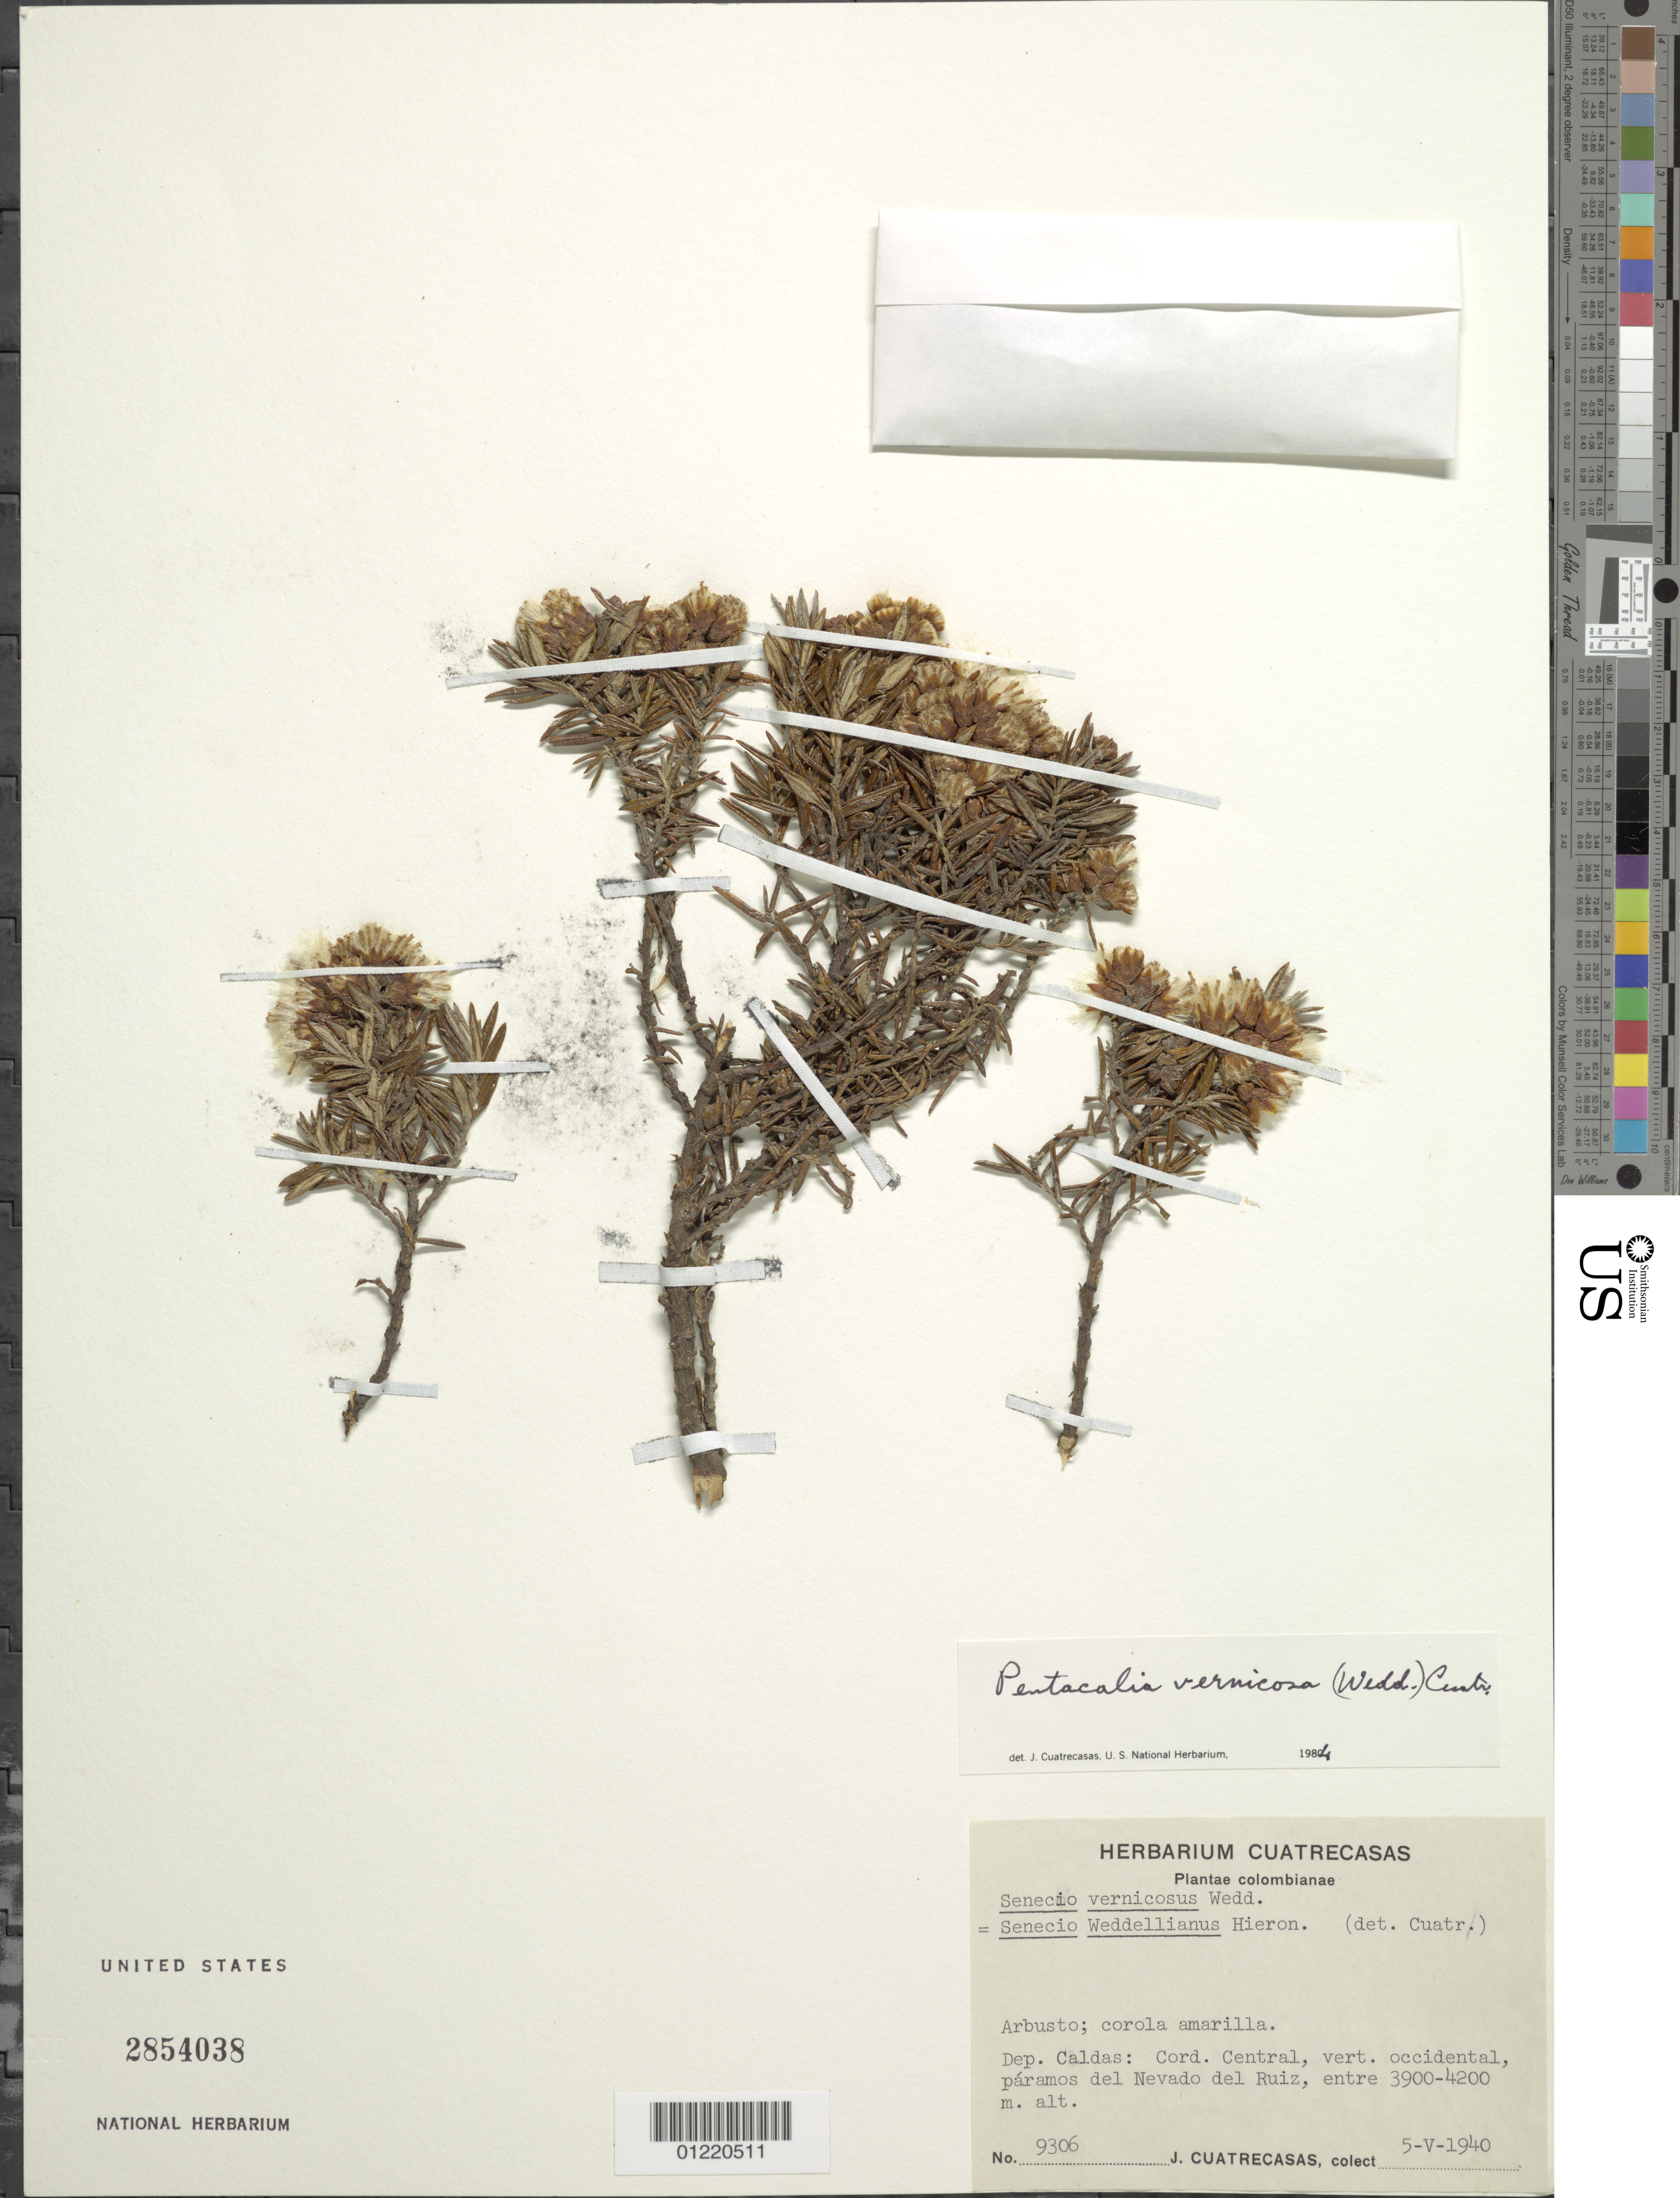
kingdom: Plantae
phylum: Tracheophyta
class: Magnoliopsida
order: Asterales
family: Asteraceae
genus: Pentacalia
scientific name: Pentacalia vernicosa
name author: (Sch. Bip. ex Wedd.) Cuatrec.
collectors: J. Cuatrecasas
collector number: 9306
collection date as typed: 5-May-40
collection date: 1940-05-05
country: Colombia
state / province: Caldas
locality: Cordillera Central, vert. occident., paramos del Nevado del Ruiz.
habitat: Paramos.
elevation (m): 3900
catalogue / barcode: US 2854038